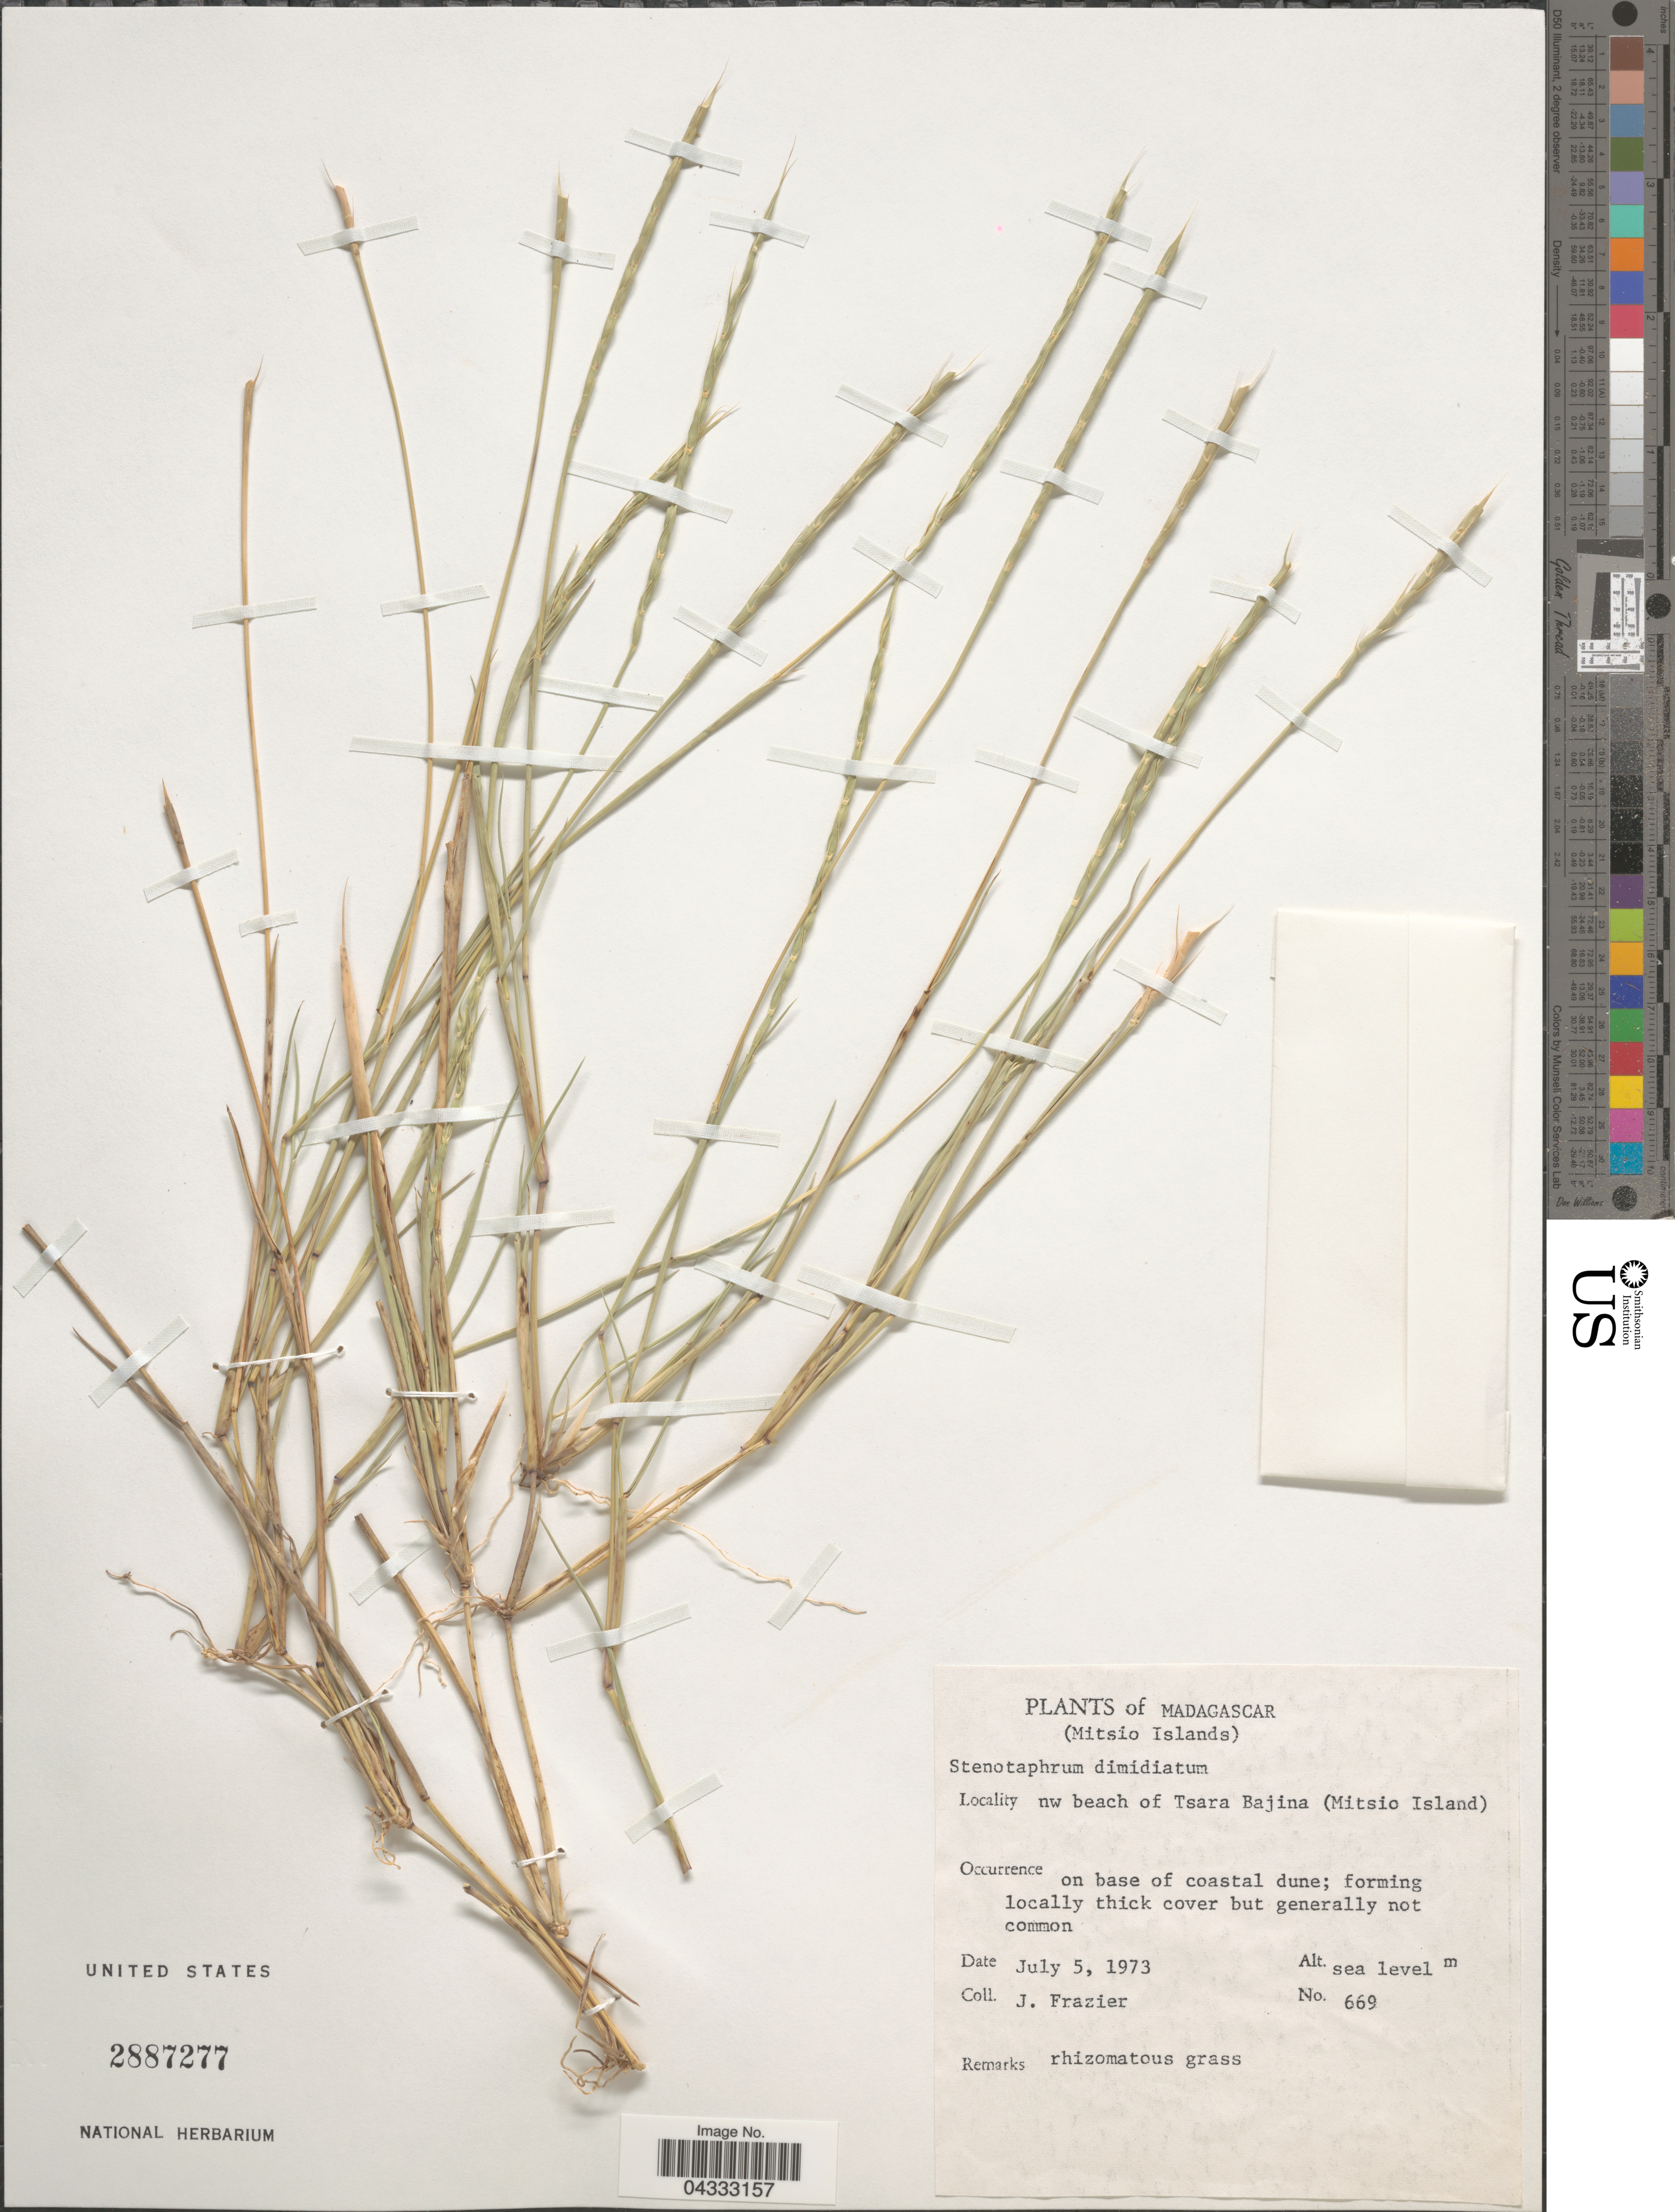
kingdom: Plantae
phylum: Tracheophyta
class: Liliopsida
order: Poales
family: Poaceae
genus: Stenotaphrum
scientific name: Stenotaphrum dimidiatum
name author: (L.) Brongn.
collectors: J. Frazier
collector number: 669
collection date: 1973-07-05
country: Madagascar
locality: (Mitsio Islands). Nw beach of Tsara Bajina (Mitsio Island).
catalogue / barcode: US 2887277